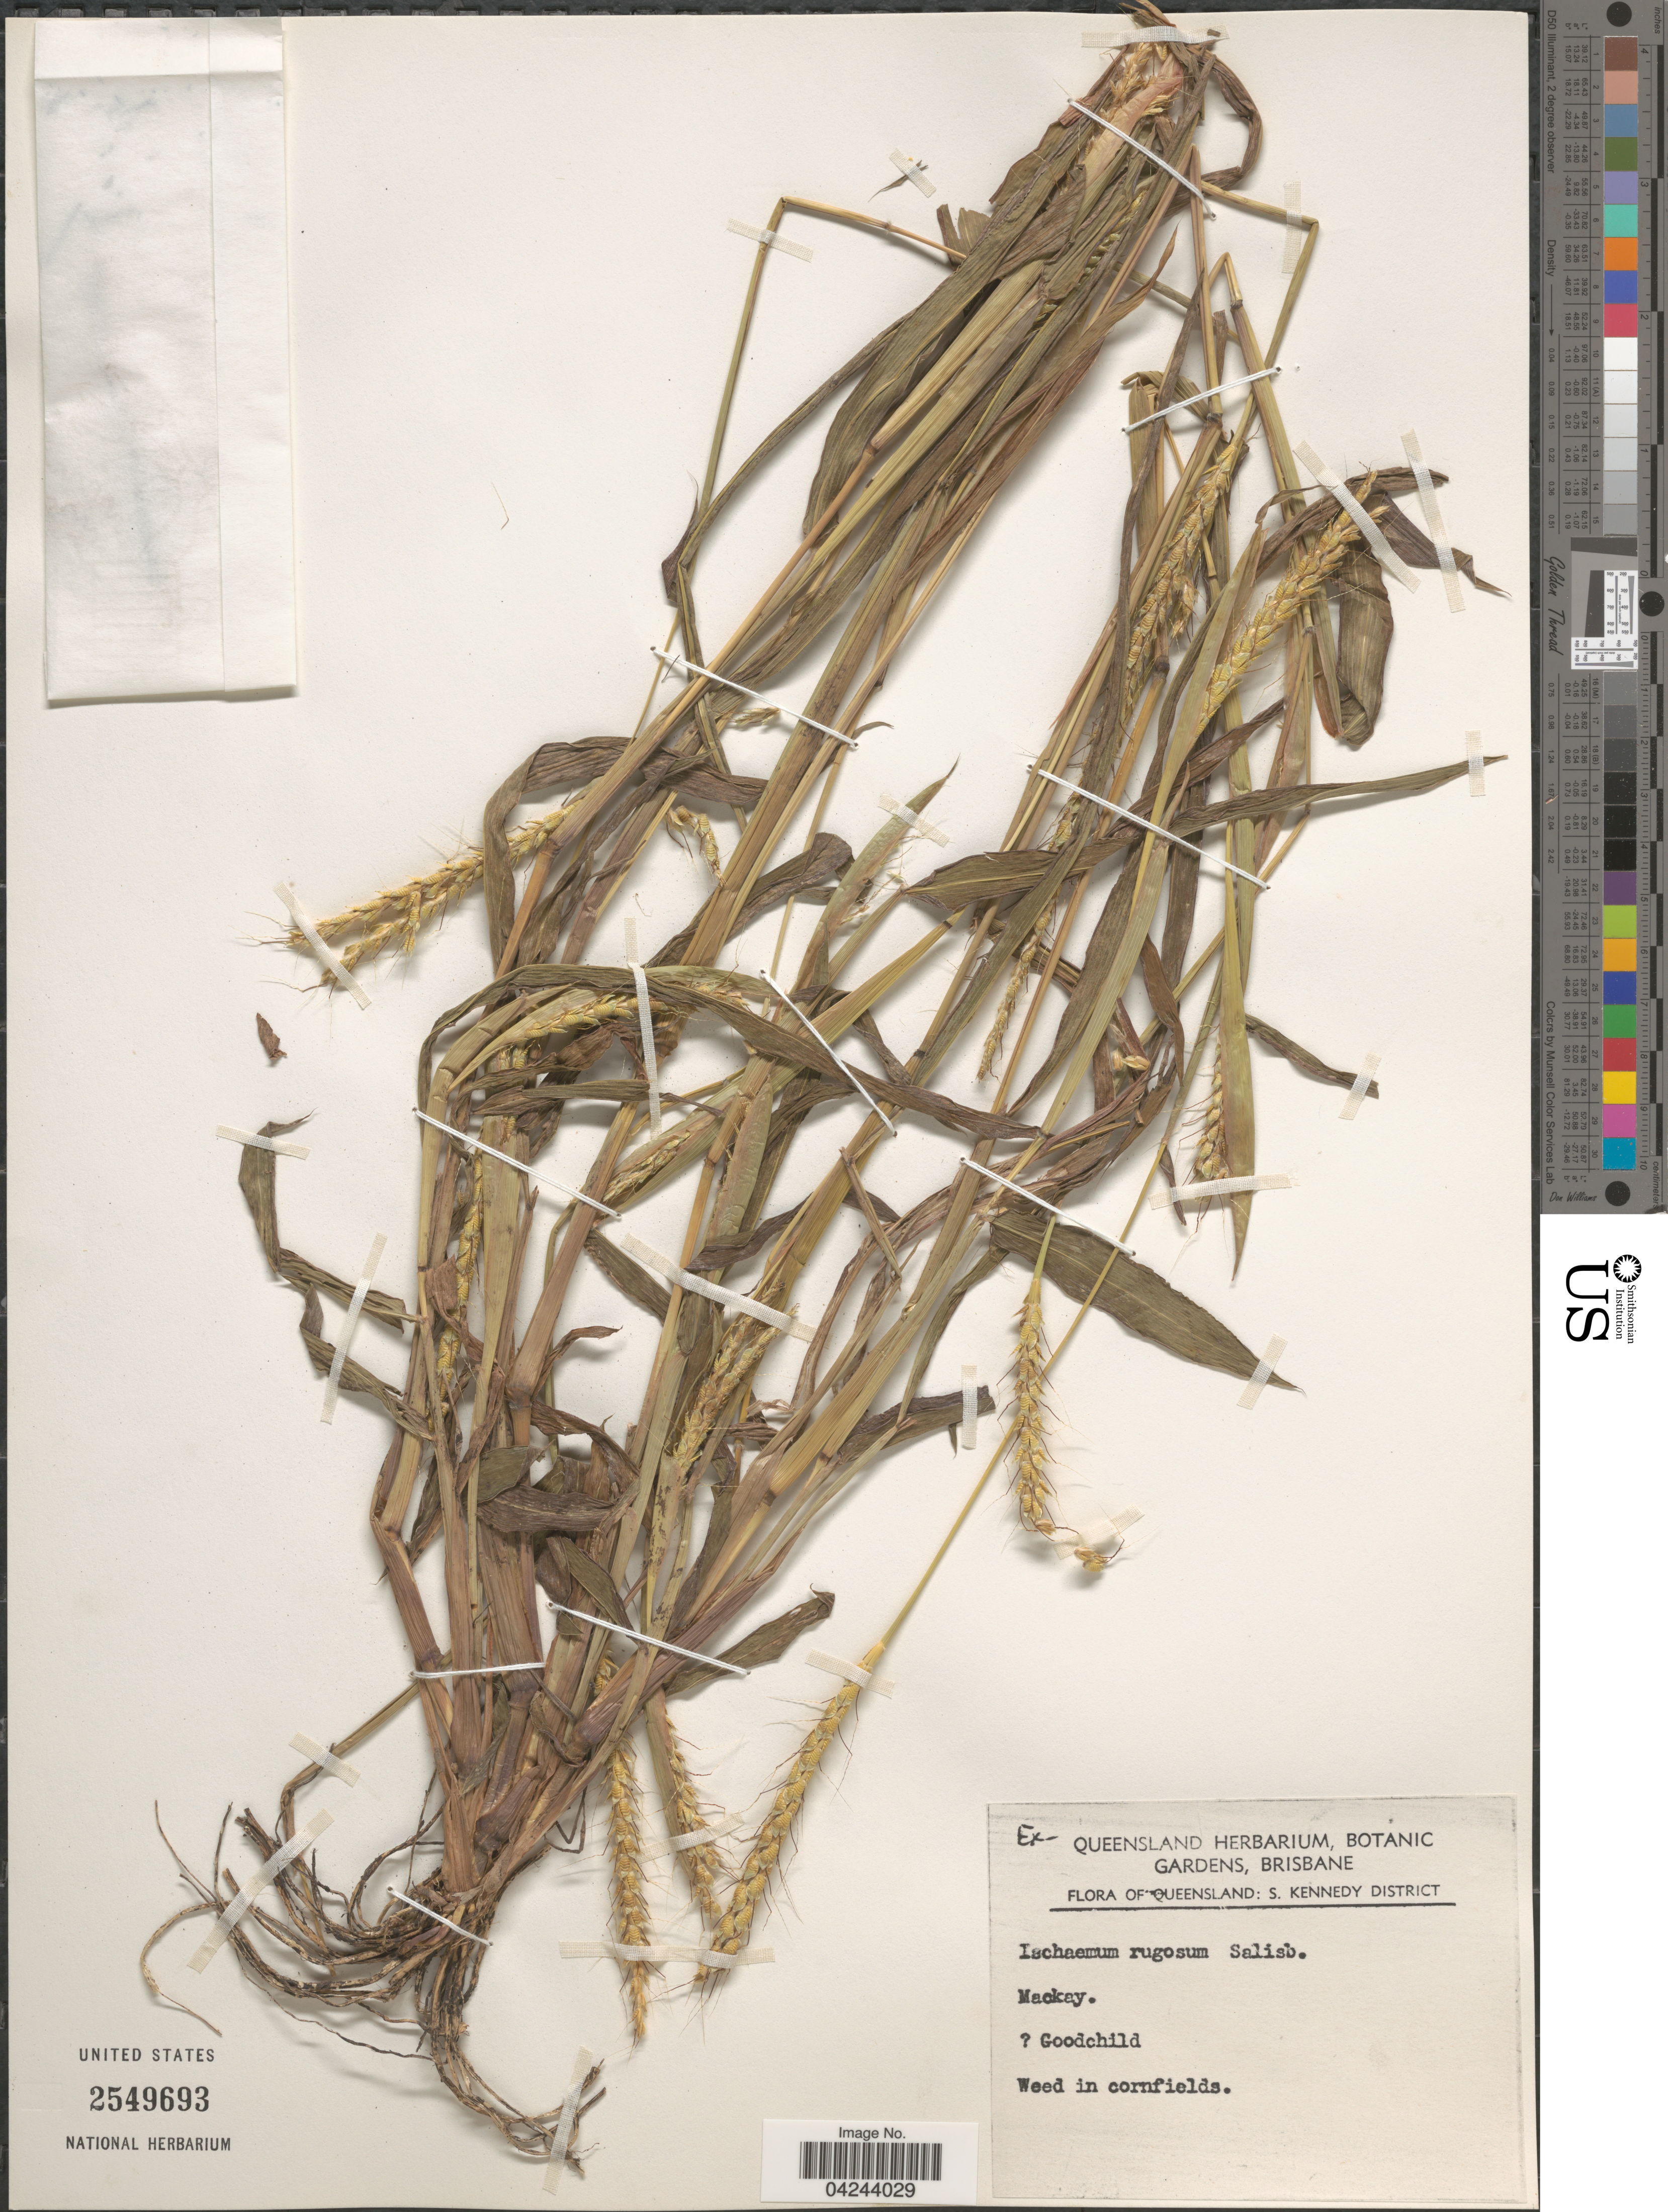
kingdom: Plantae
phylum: Tracheophyta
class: Liliopsida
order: Poales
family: Poaceae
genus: Ischaemum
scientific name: Ischaemum rugosum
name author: Salisb.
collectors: Goodchild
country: Australia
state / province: Queensland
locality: S. Kennedy District. Mackay.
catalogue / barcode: US 2549693